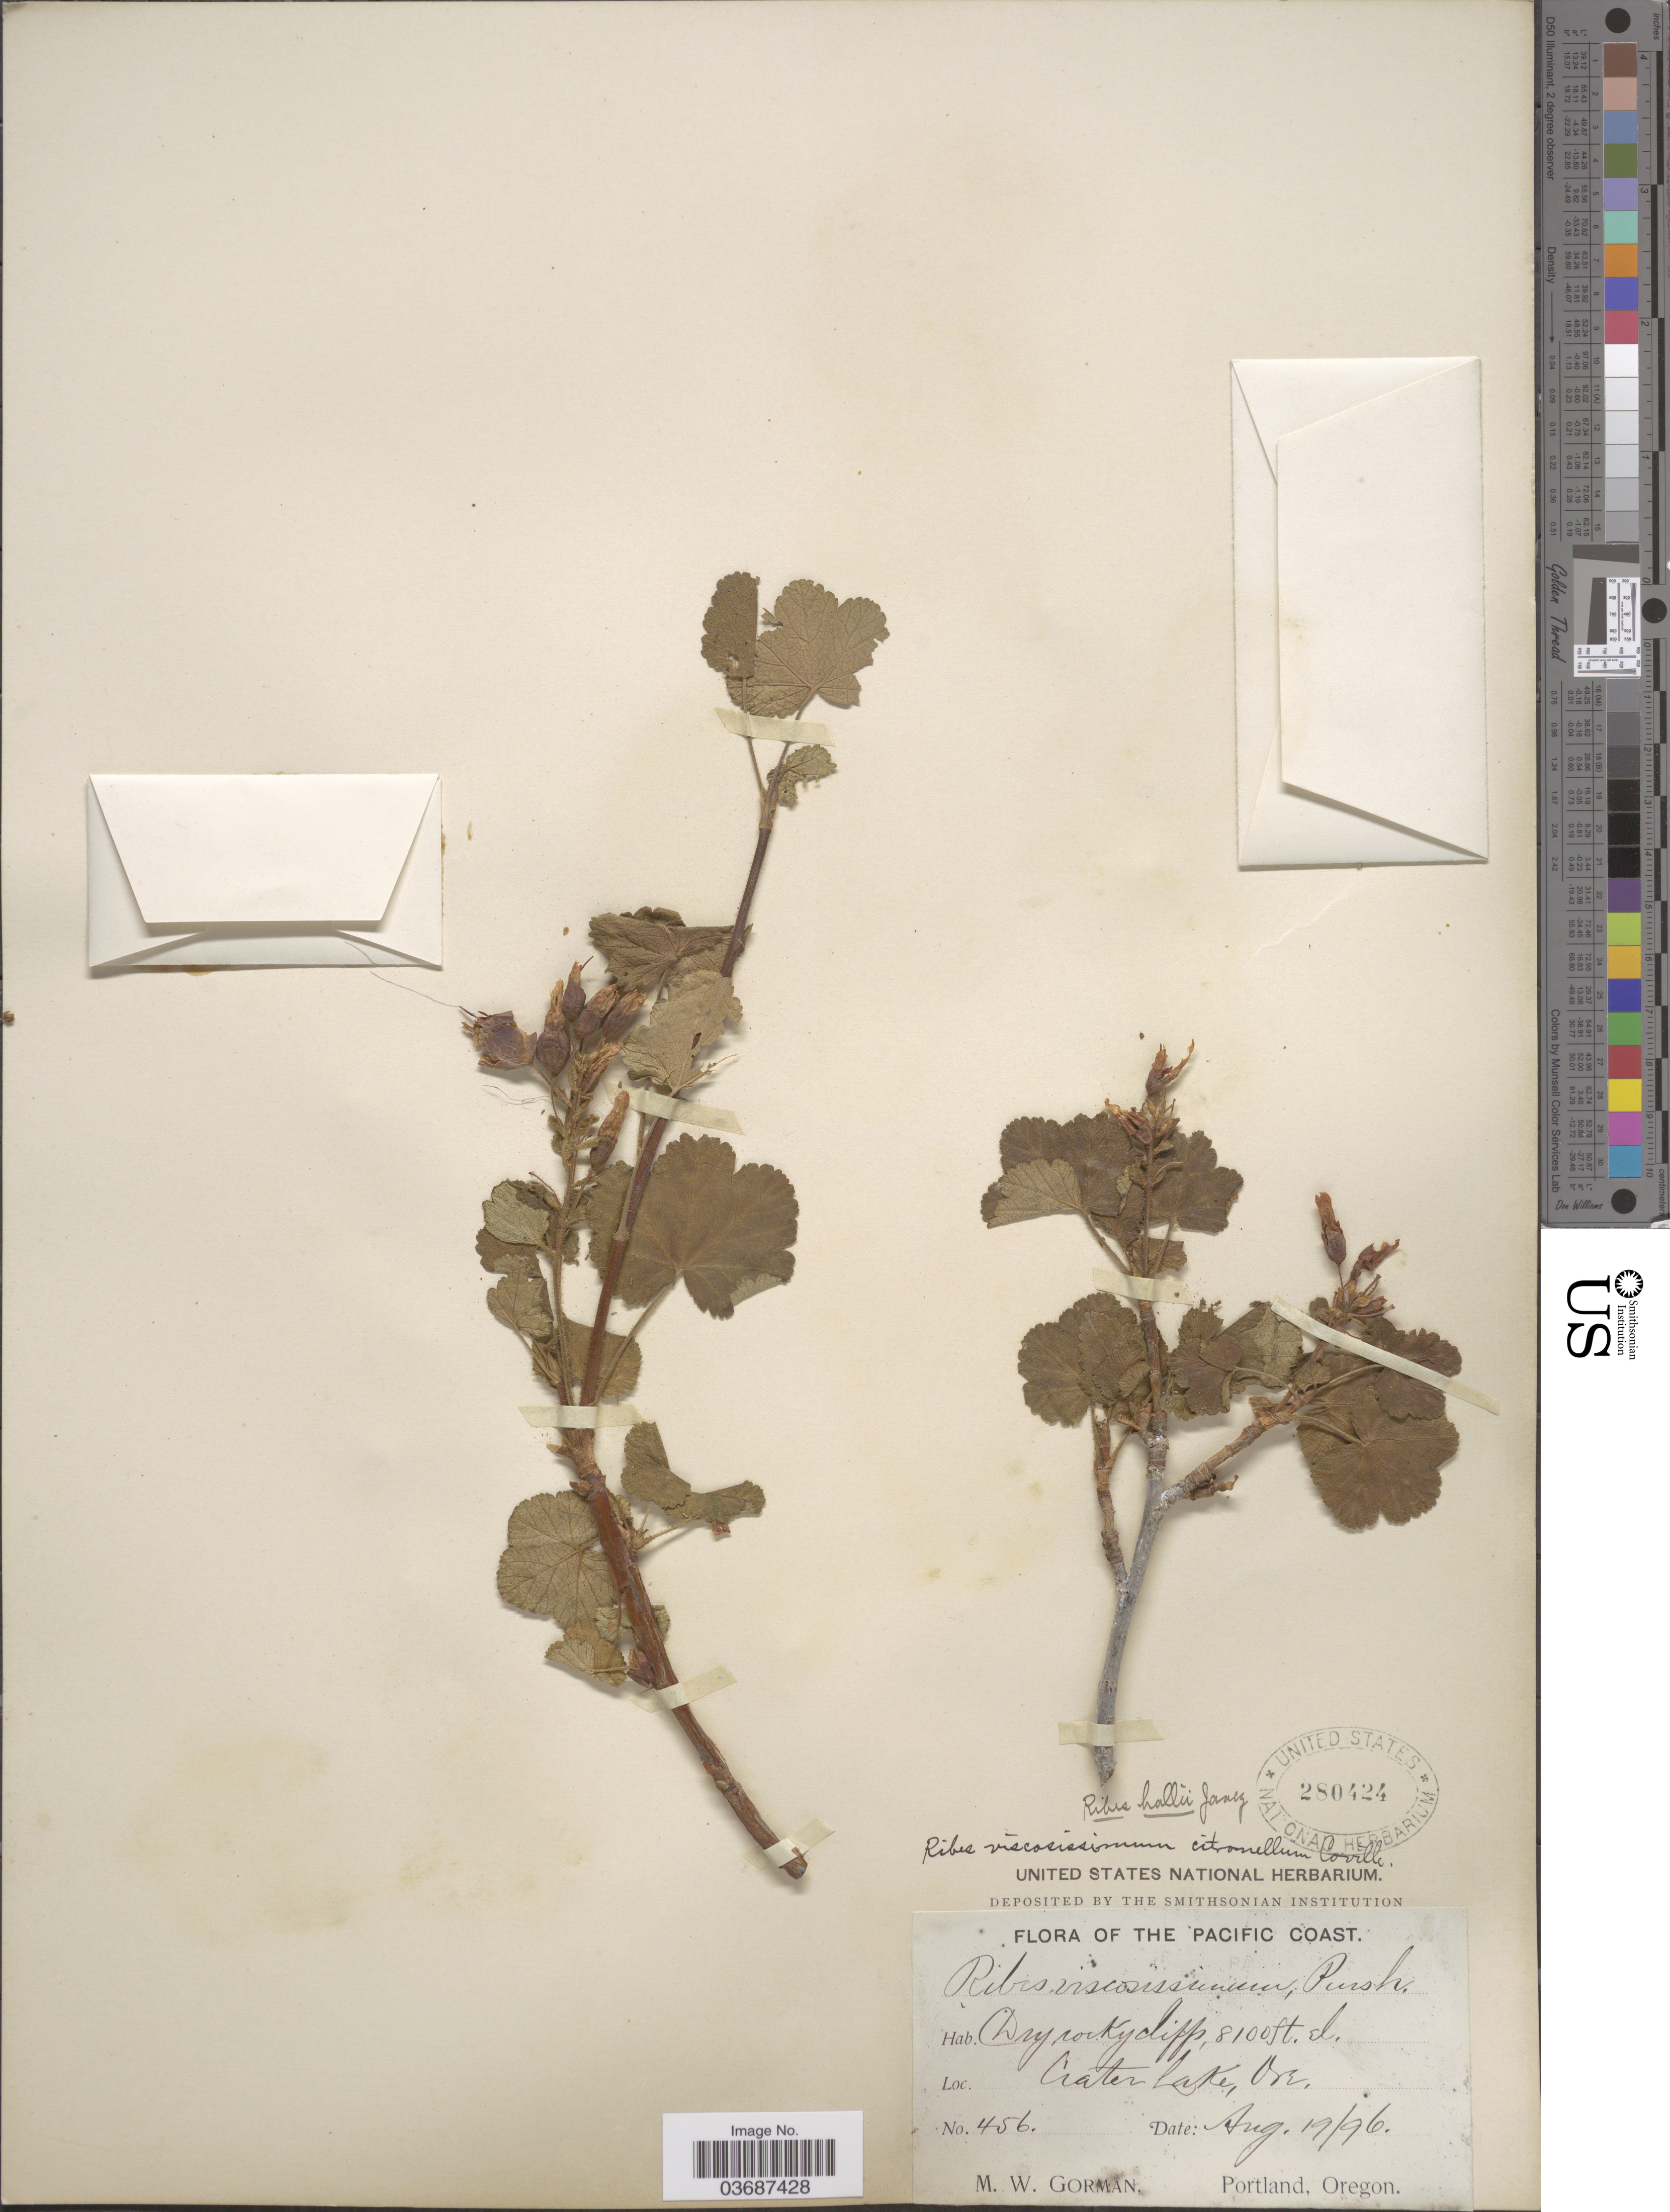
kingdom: Plantae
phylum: Tracheophyta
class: Magnoliopsida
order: Saxifragales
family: Grossulariaceae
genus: Ribes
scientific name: Ribes hallii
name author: Jancz.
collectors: M. W. Gorman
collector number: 456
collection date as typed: Transcribed d/m/y: 19/8/96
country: United States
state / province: Oregon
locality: The Pacific Coast. Dry rocky cliffs. Crater Lake.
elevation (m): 2469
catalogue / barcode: US 280424